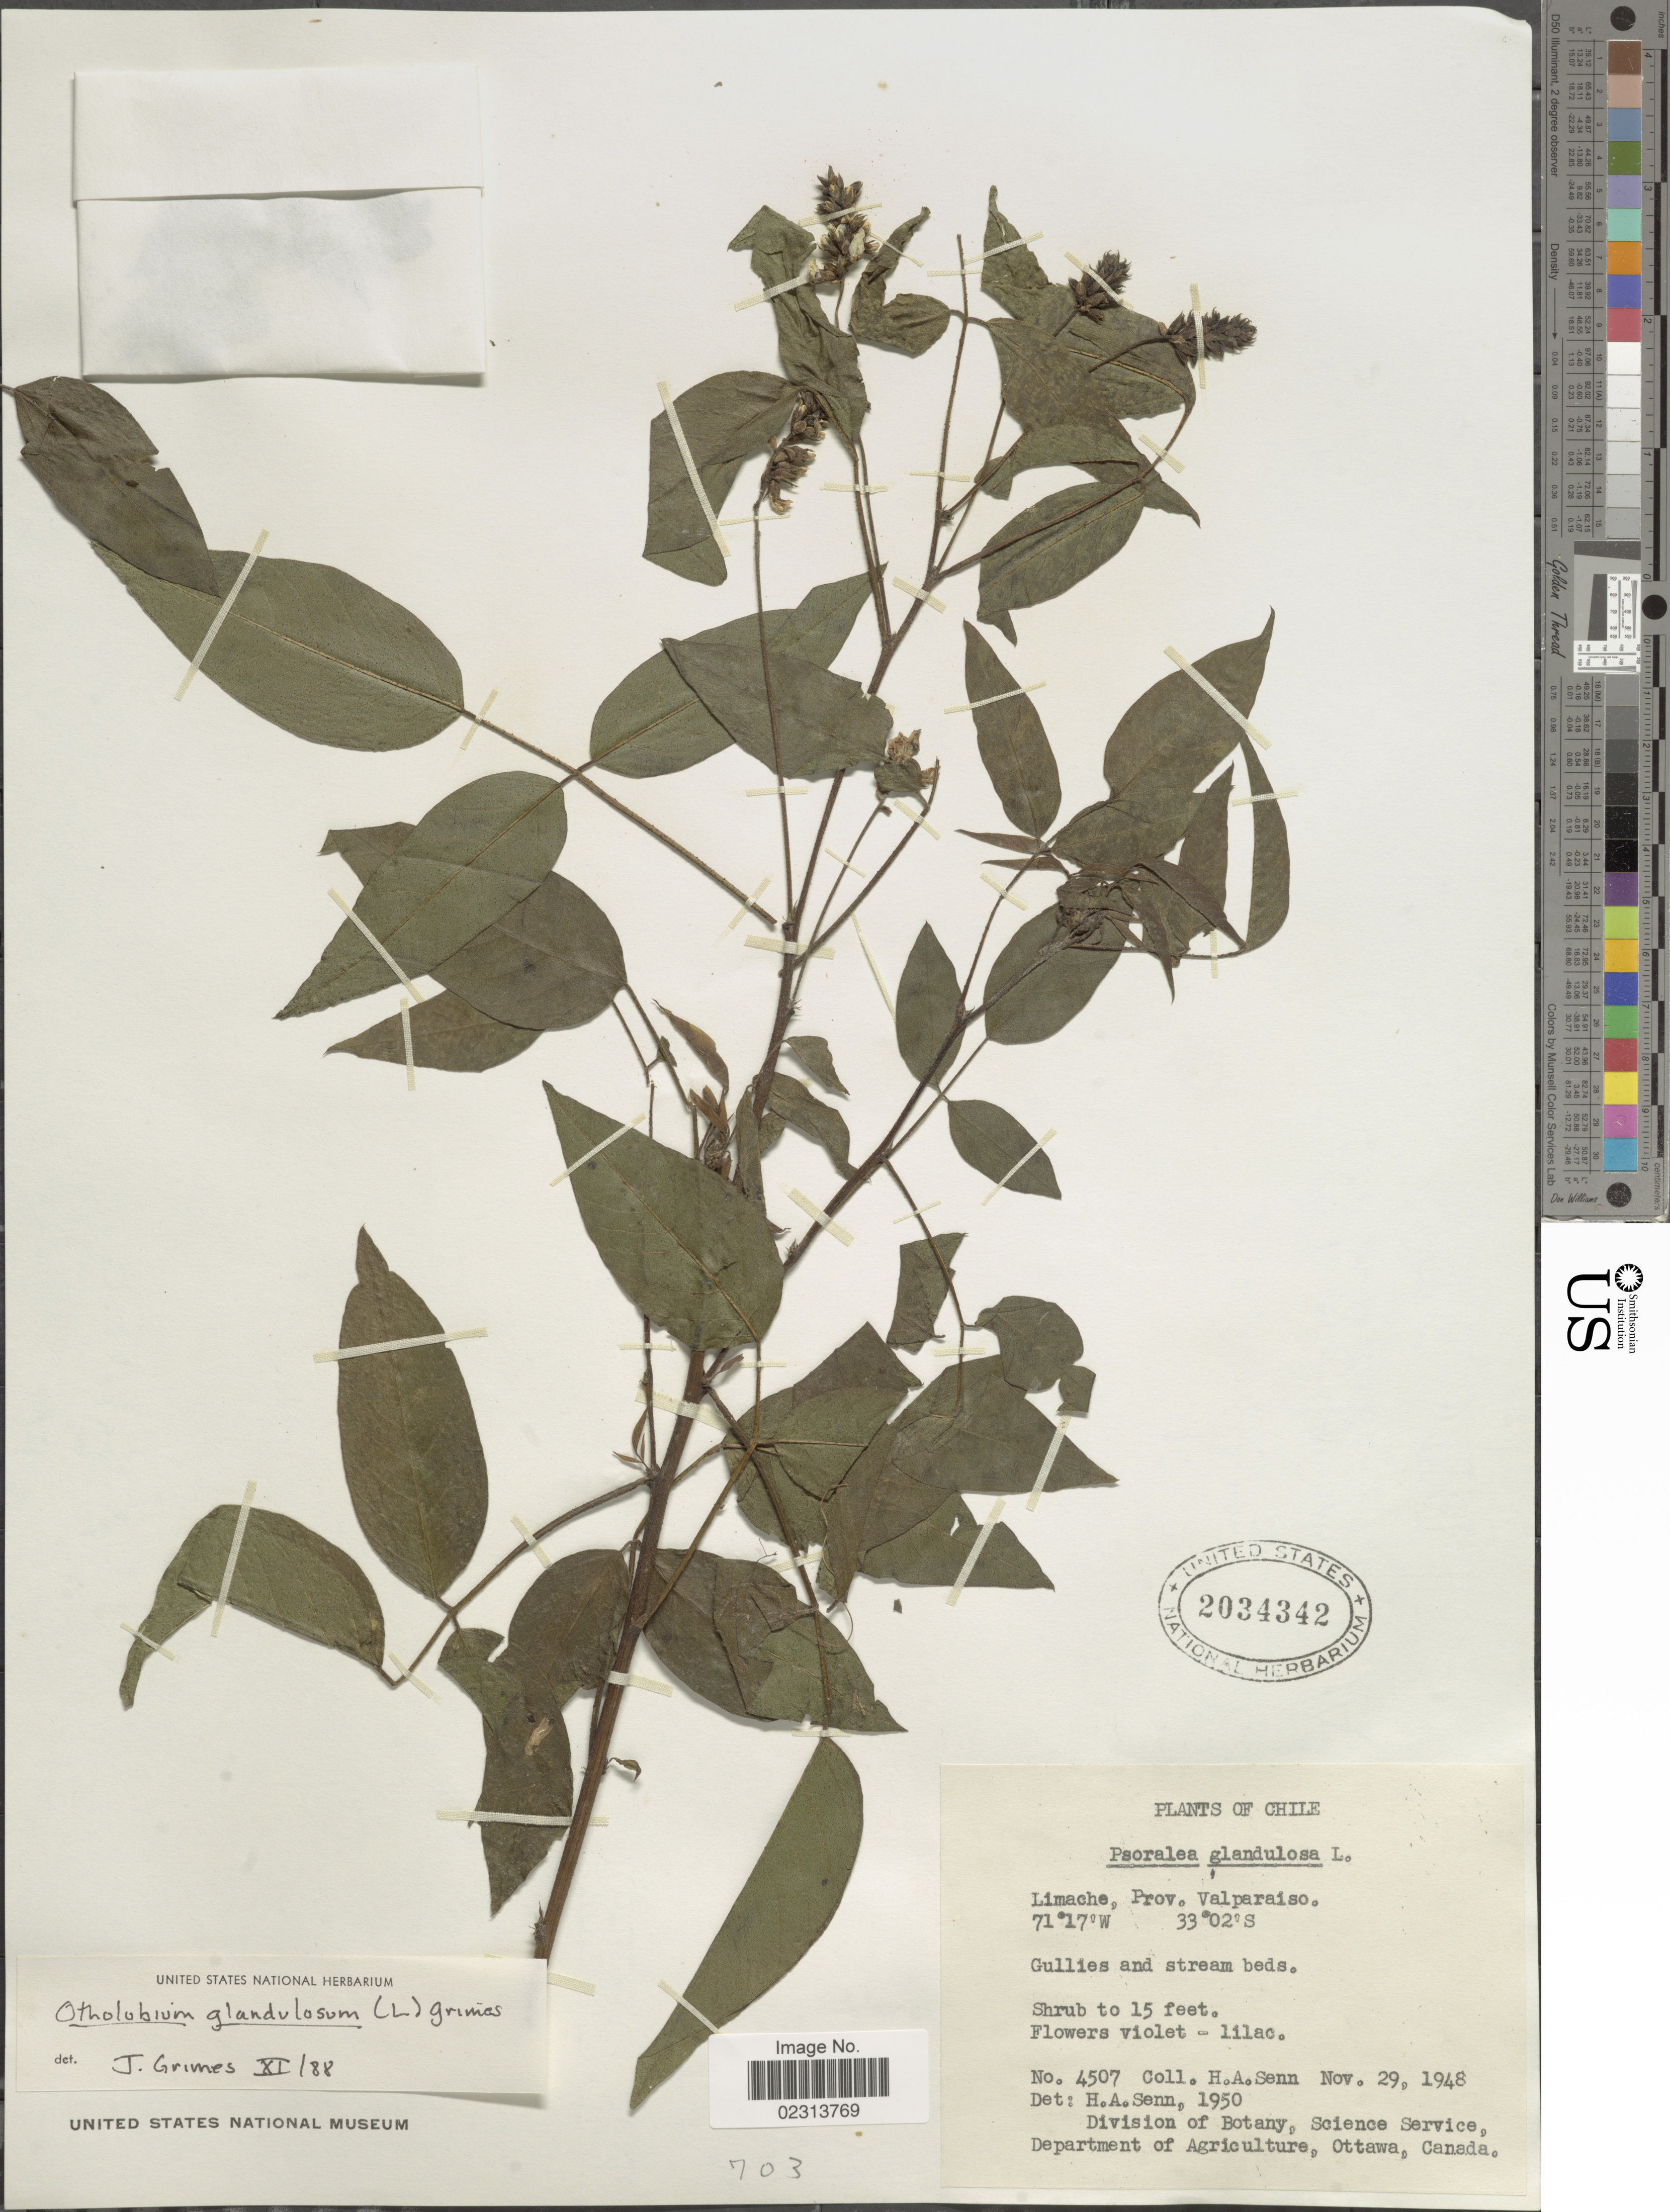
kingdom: Plantae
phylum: Tracheophyta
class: Magnoliopsida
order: Fabales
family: Fabaceae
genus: Otholobium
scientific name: Otholobium glandulosum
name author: (L.) J.W. Grimes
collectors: H. Senn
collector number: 4507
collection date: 1948-11-29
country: Chile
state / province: Valparaíso (V)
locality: Limache, Prov. Valparaiso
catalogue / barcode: US 2034342